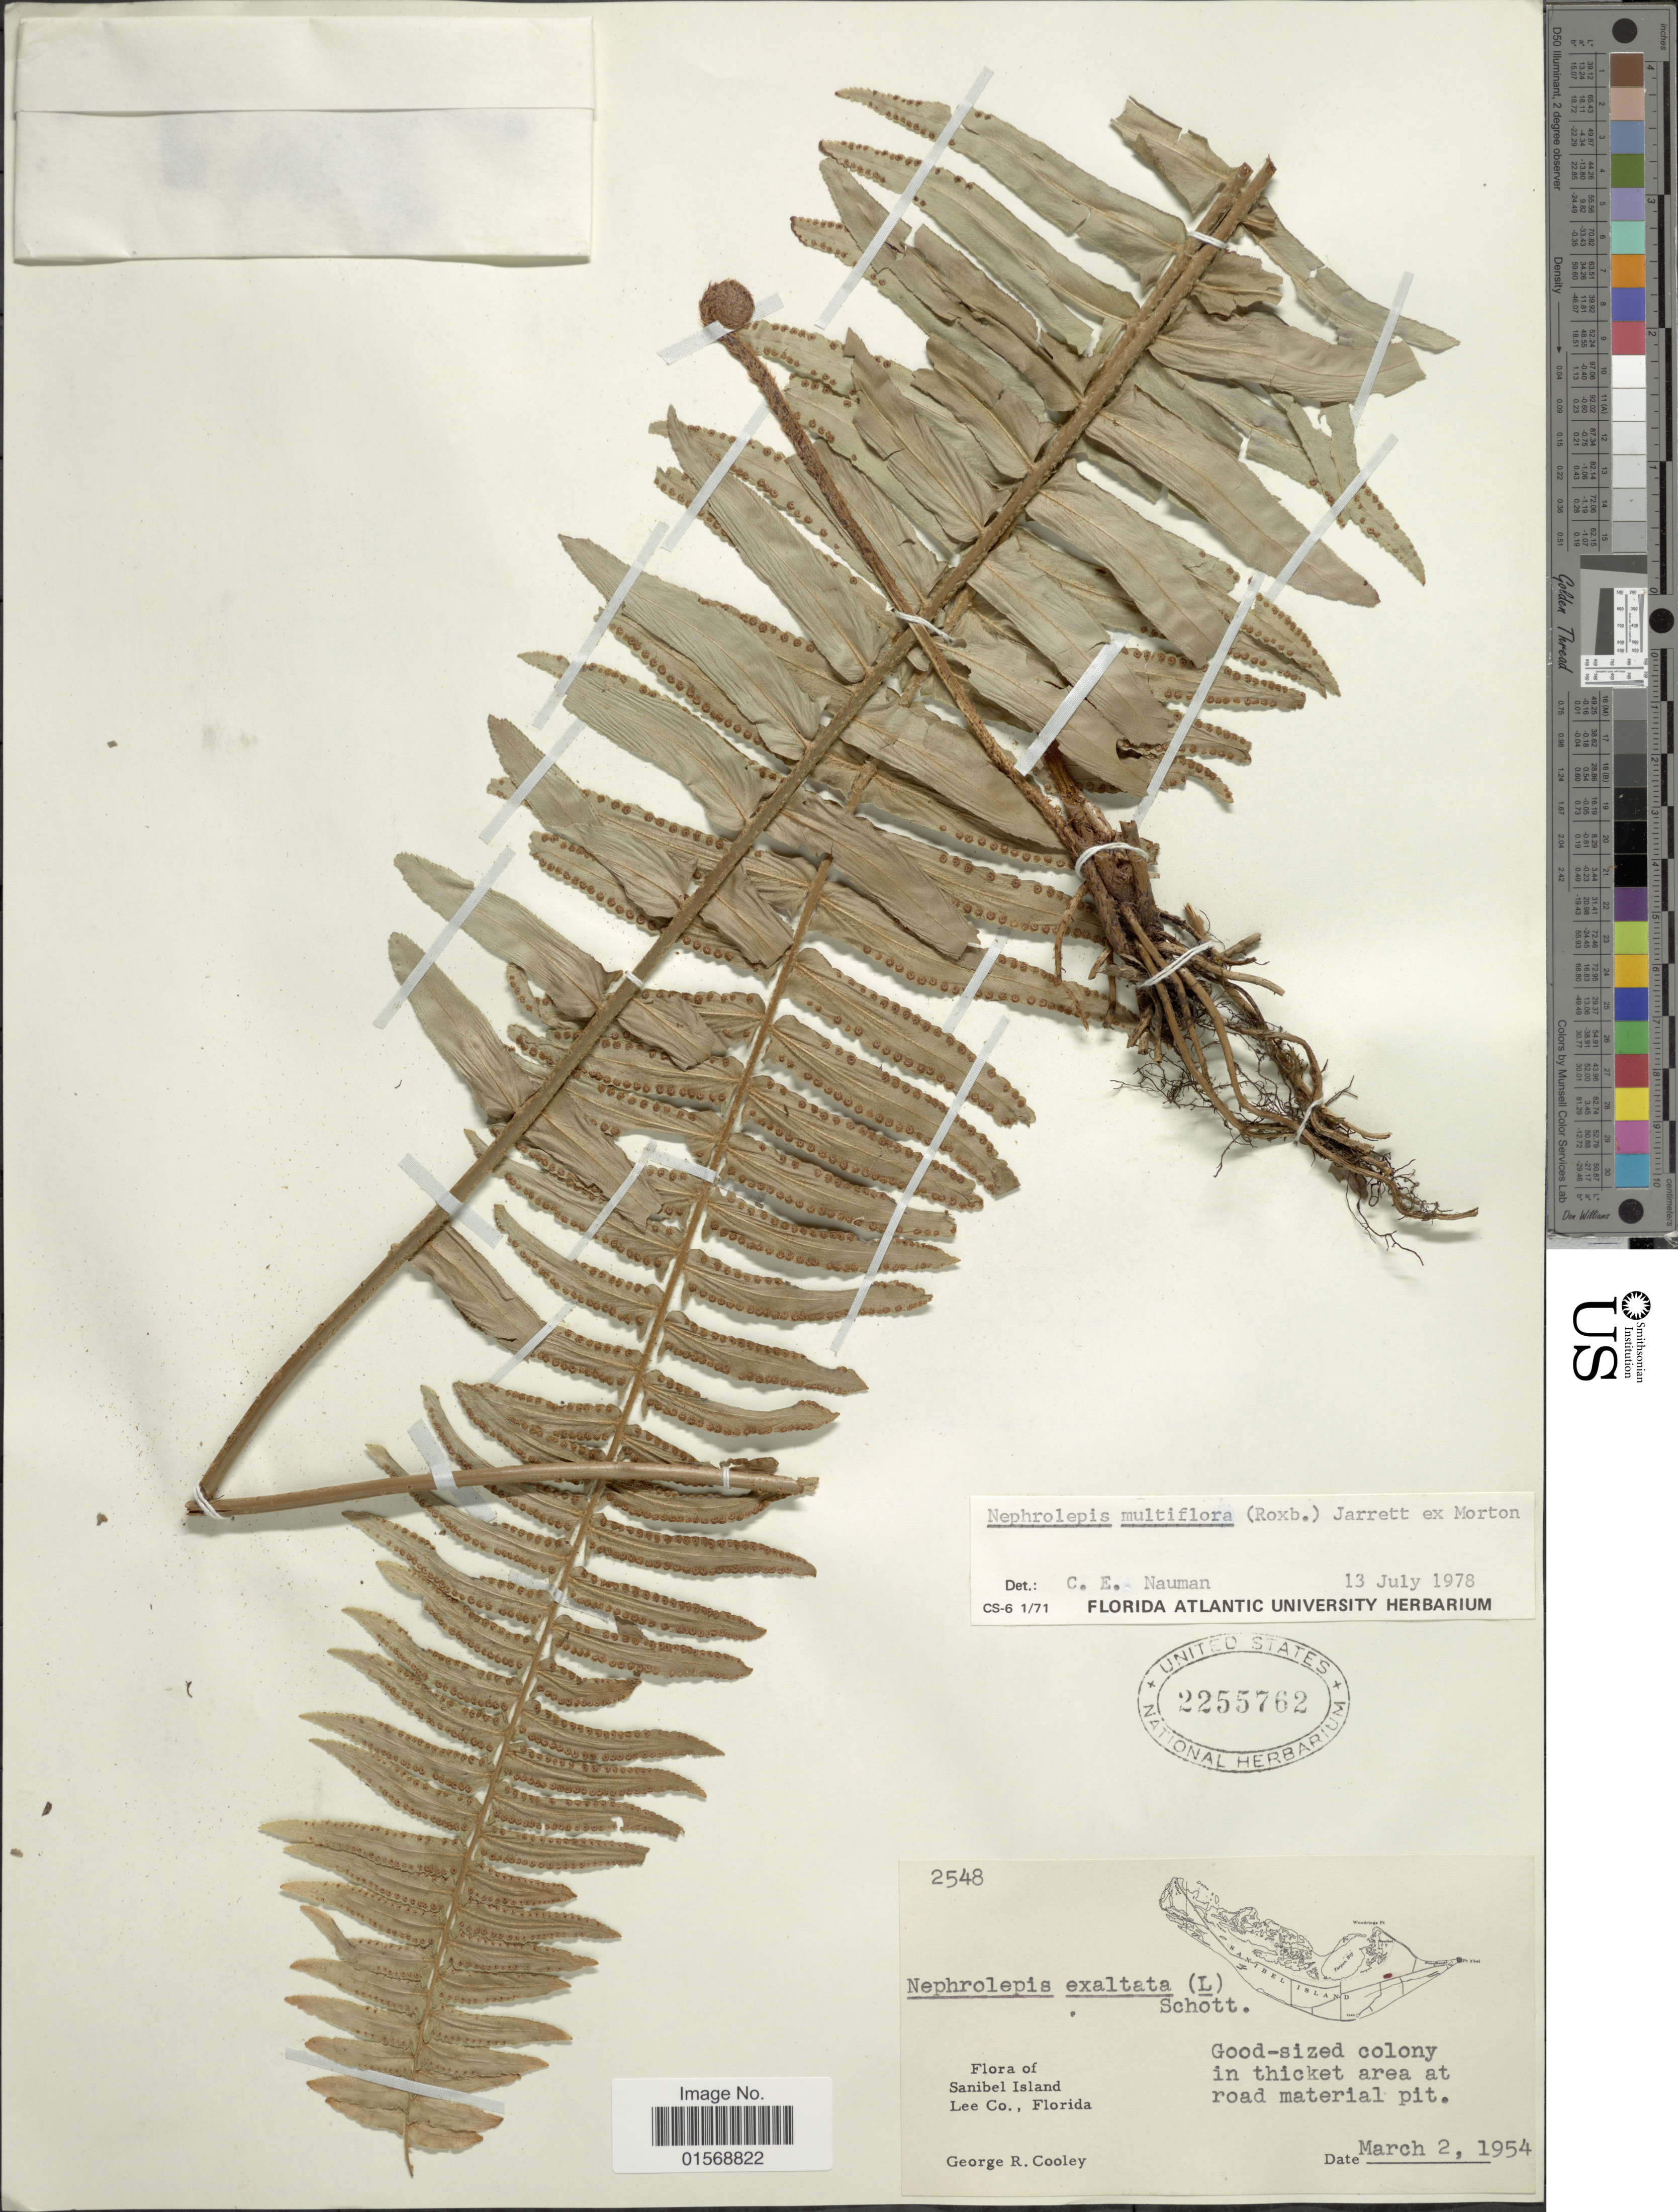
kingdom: Plantae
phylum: Tracheophyta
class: Polypodiopsida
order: Polypodiales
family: Nephrolepidaceae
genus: Nephrolepis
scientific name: Nephrolepis multiflora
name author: (Roxb.) F.M. Jarrett ex C.V. Morton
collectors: G. R. Cooley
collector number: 2548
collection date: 1954-03-02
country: United States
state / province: Florida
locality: Sanibel Island, Lee Co. Florida. Good-sized colony in thicket area at road material pit.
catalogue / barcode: US 2255762